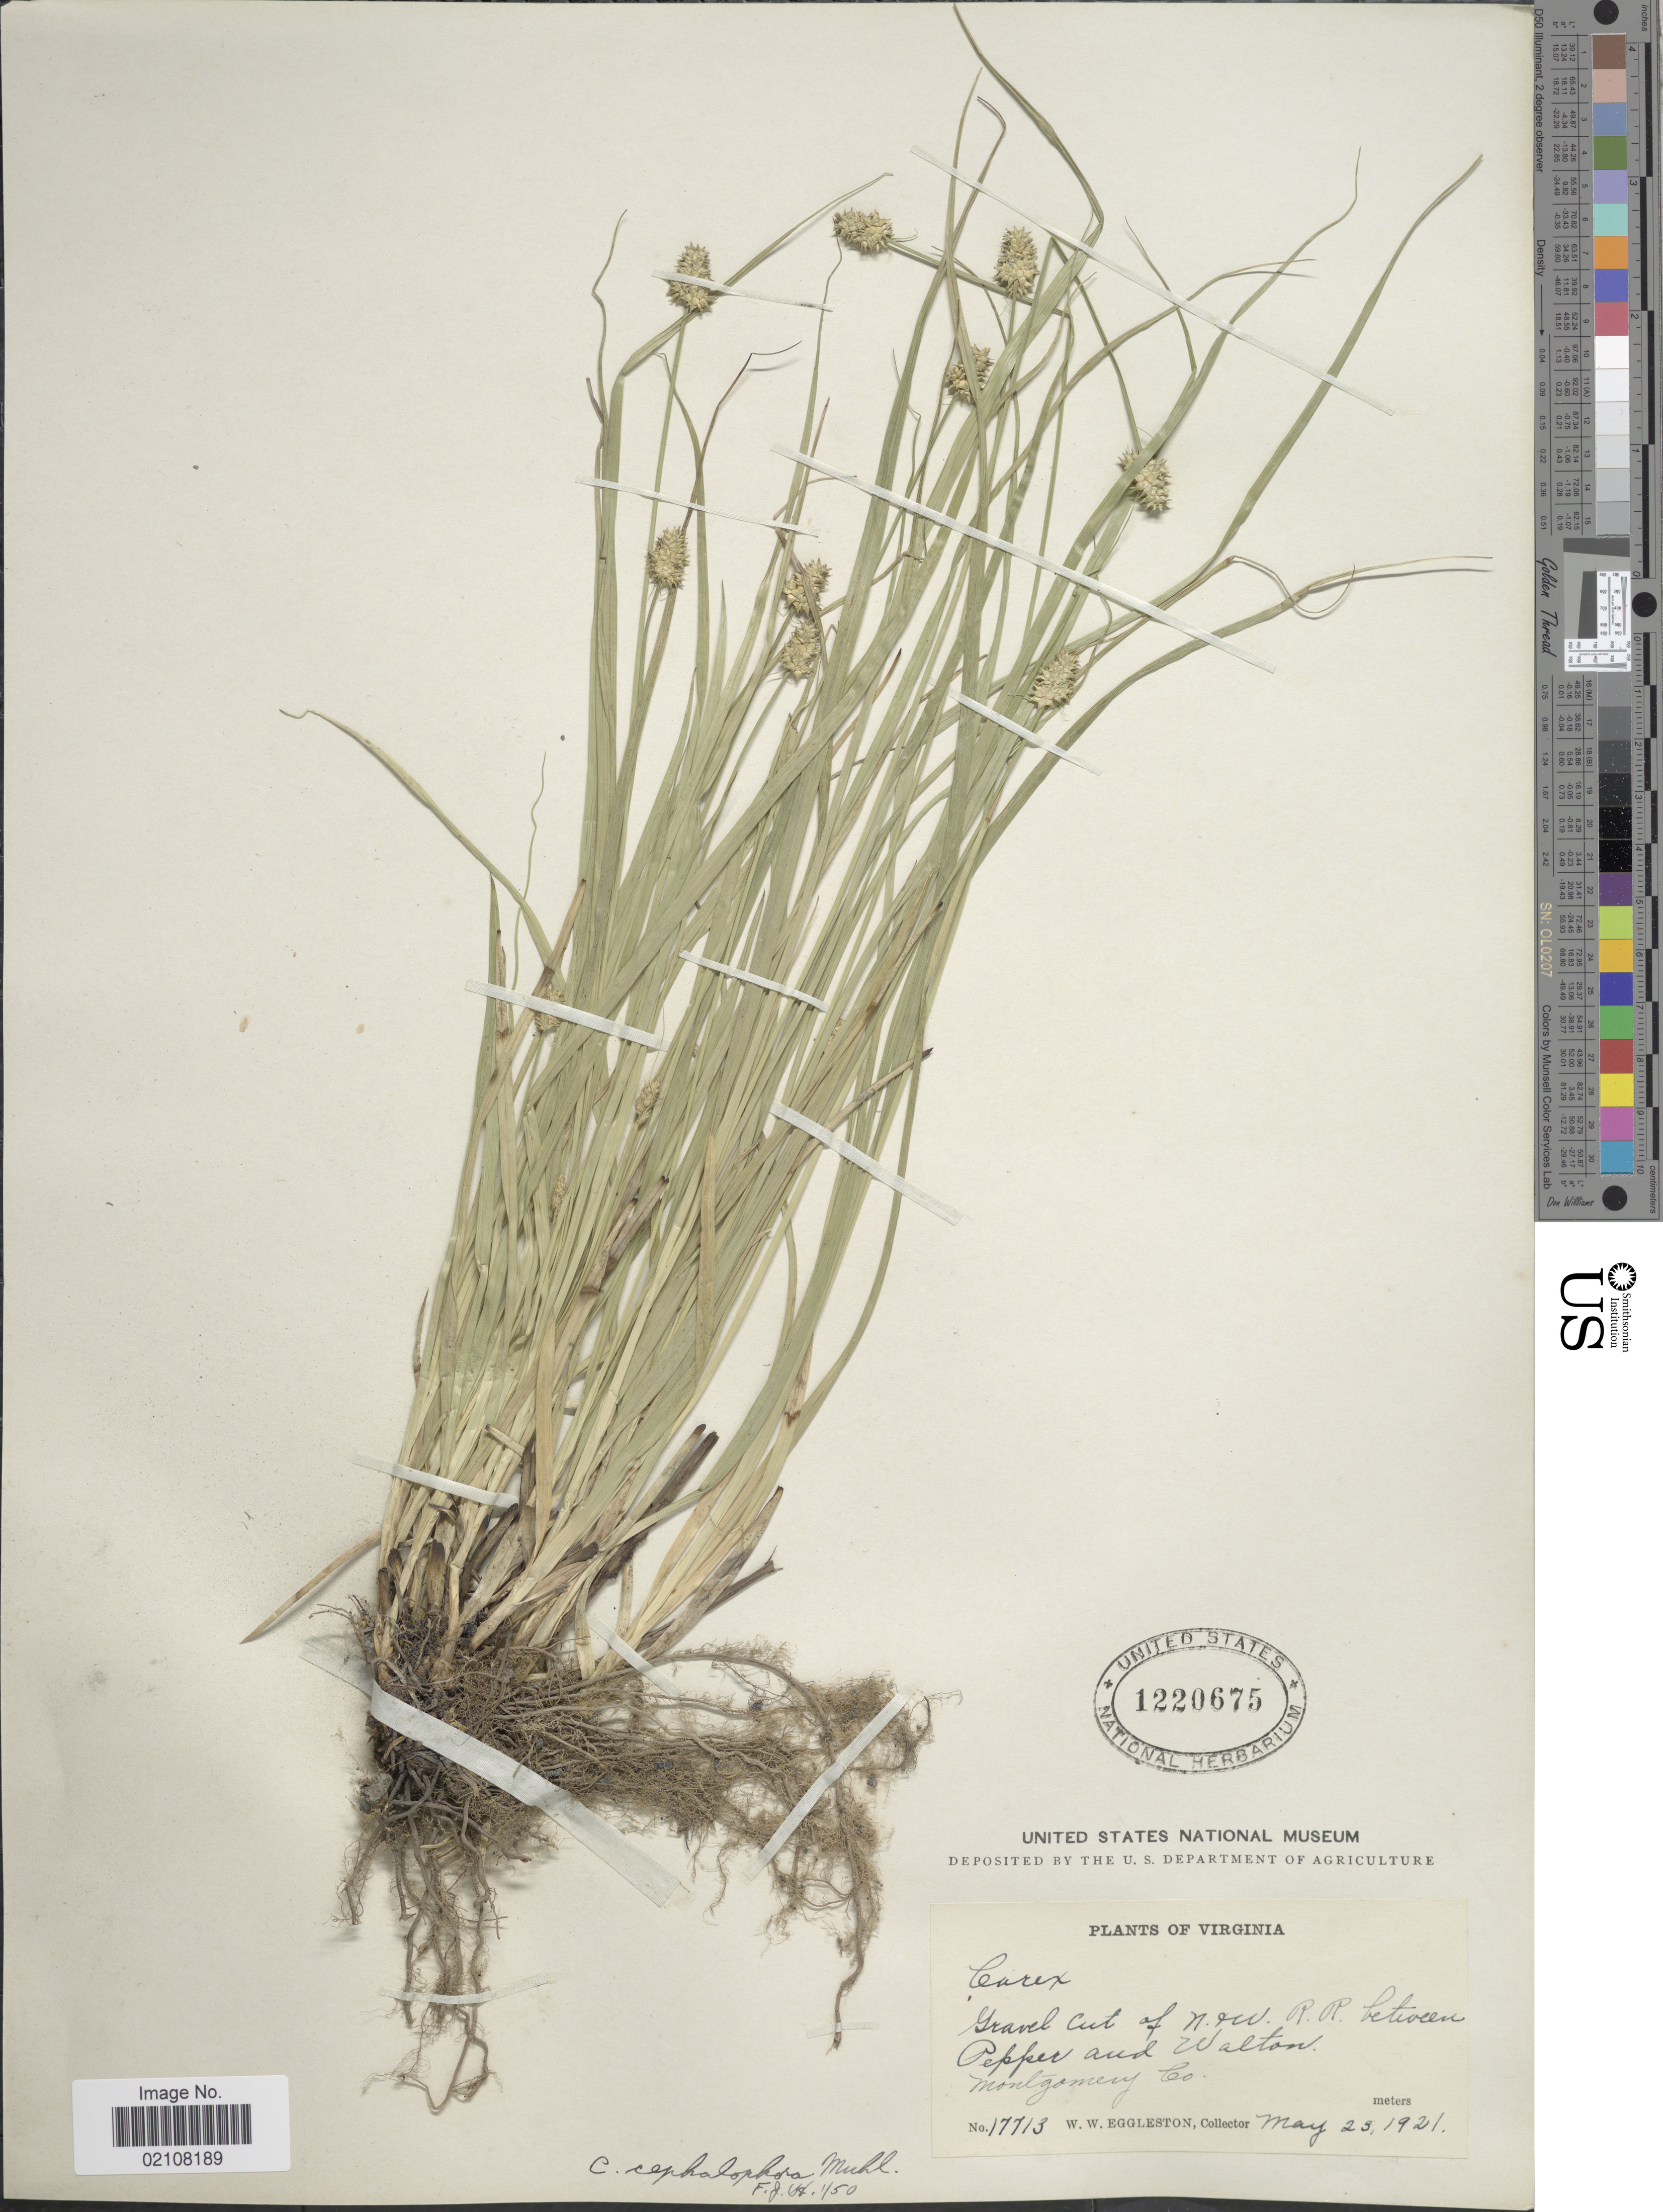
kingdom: Plantae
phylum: Tracheophyta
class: Liliopsida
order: Poales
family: Cyperaceae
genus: Carex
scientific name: Carex cephalophora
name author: Muhl. ex Willd.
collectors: W. W. Eggleston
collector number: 17713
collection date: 1921-05-23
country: United States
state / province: Virginia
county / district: Montgomery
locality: Gravel cut of N.W. R.R. between Pepper and Walton, Montgomery Co.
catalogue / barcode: US 1220675